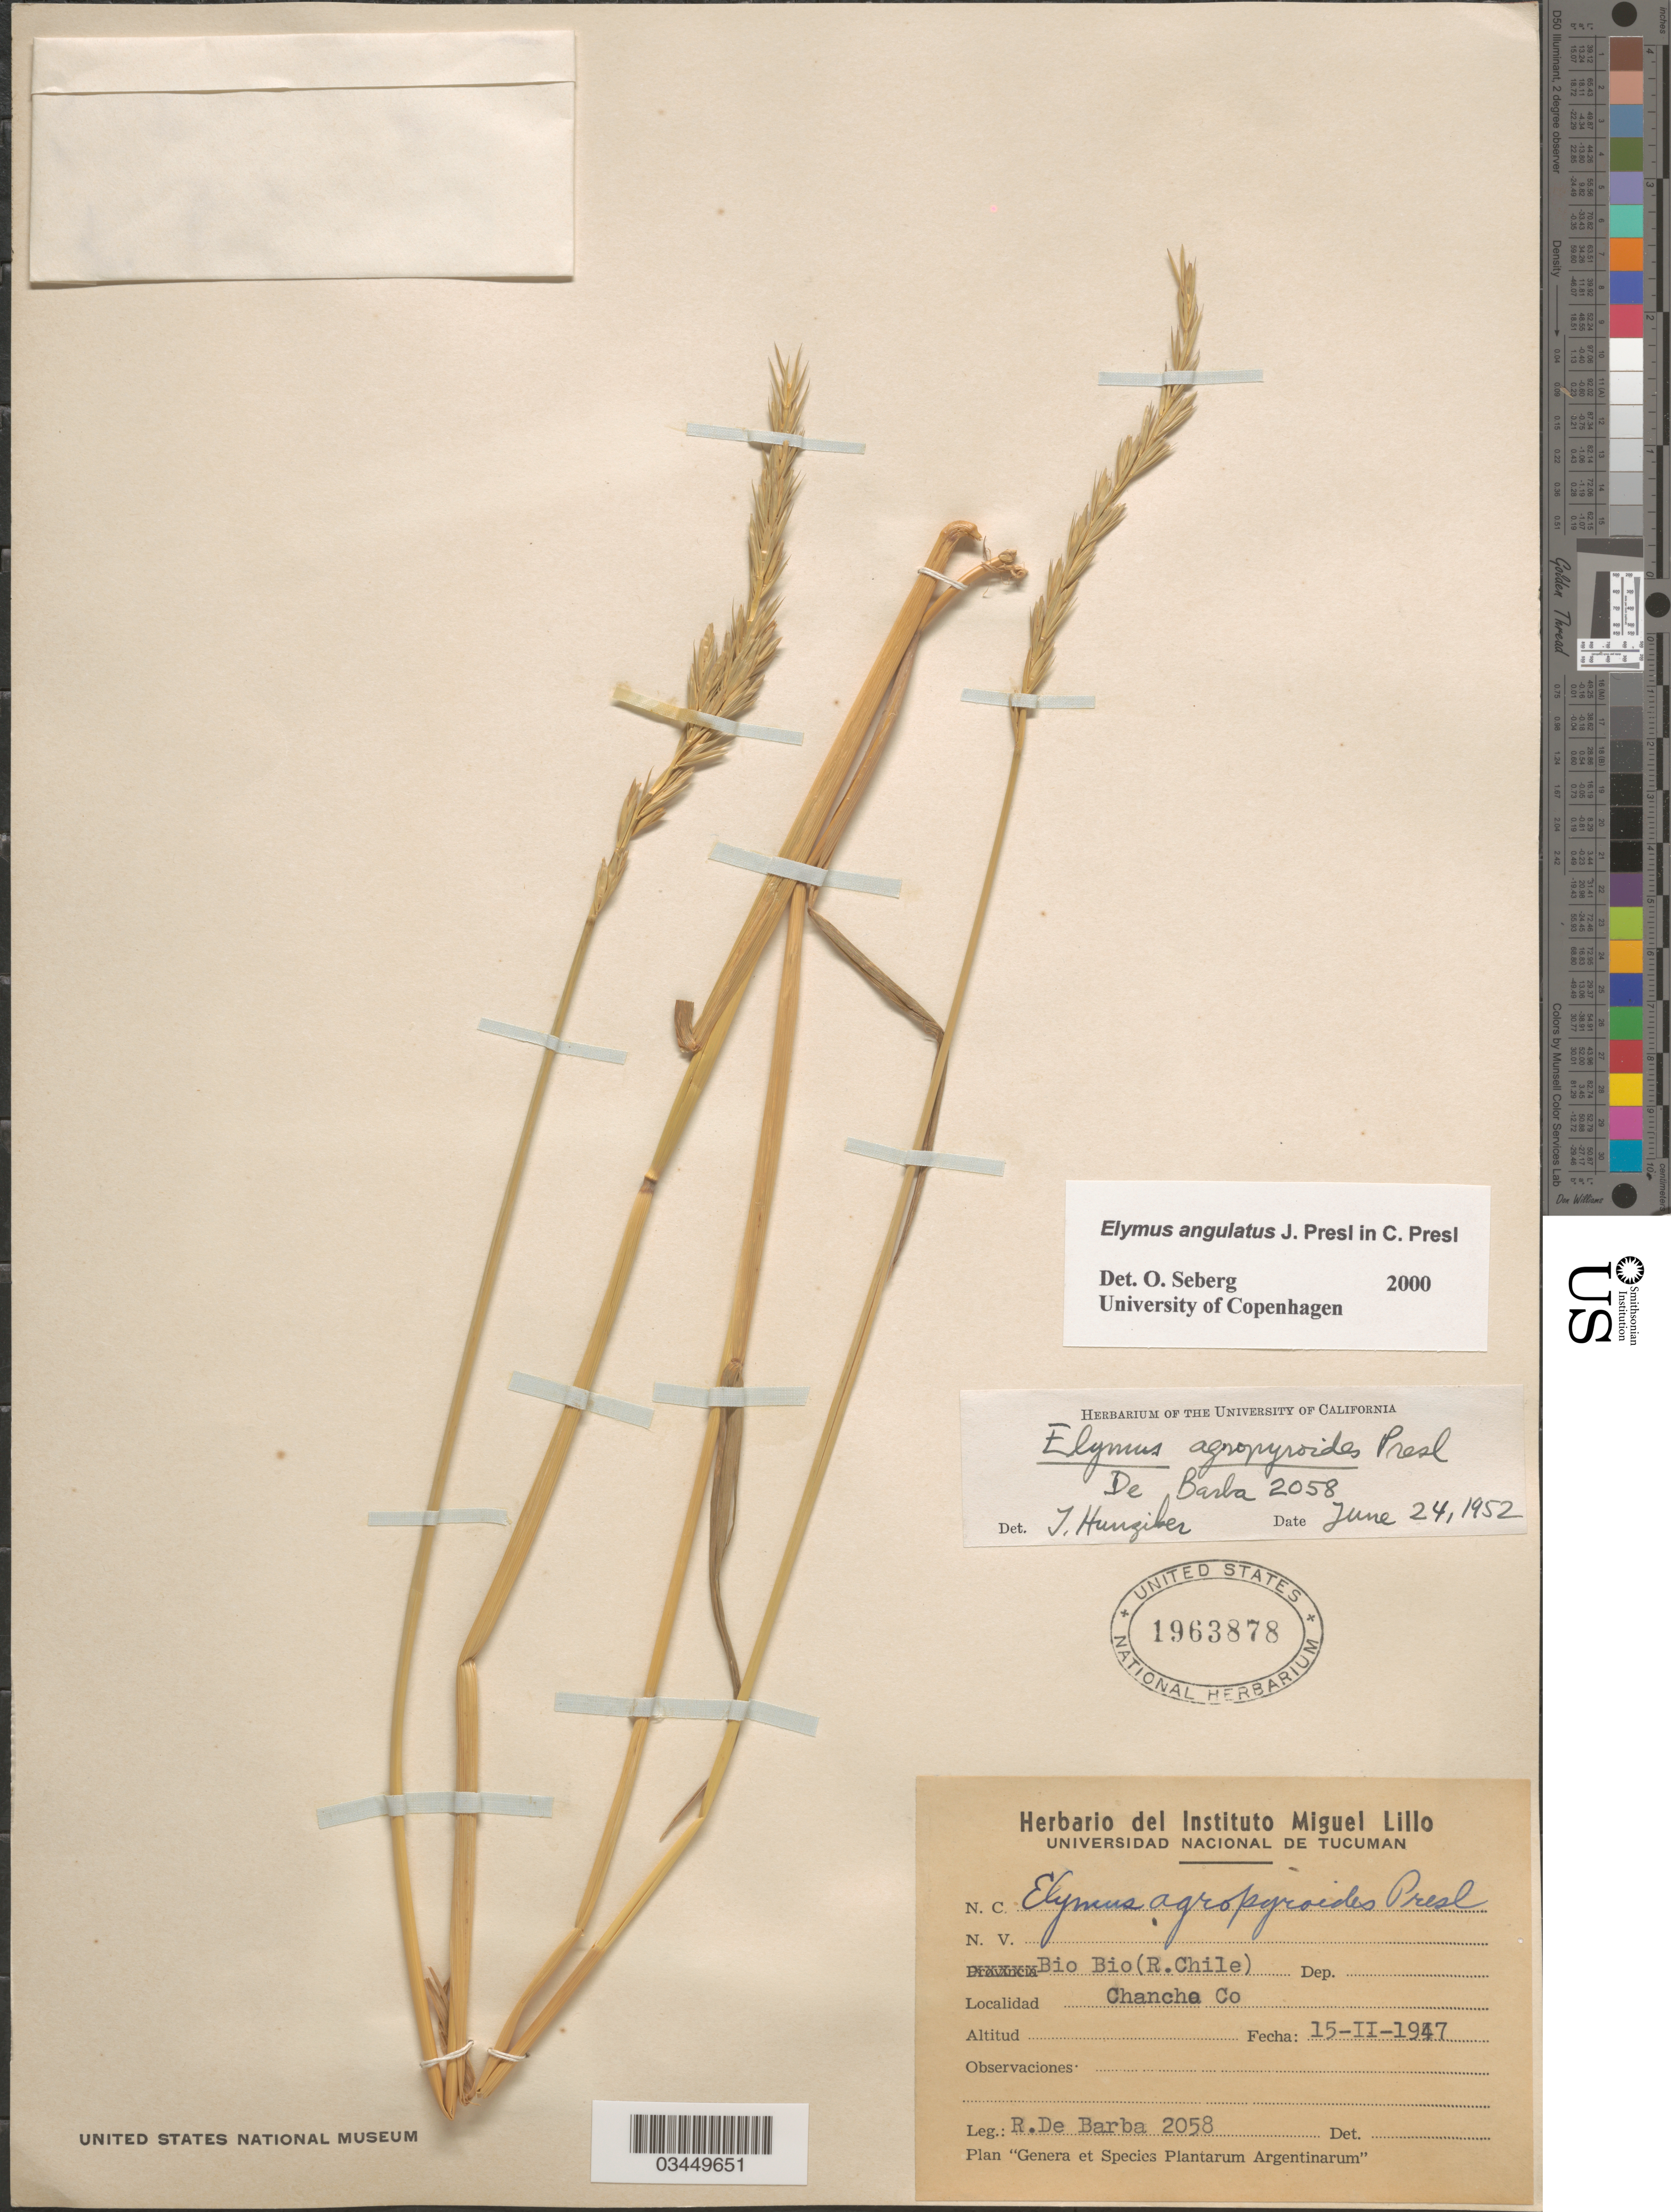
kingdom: Plantae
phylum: Tracheophyta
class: Liliopsida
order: Poales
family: Poaceae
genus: Elymus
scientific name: Elymus angulatus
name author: J. Presl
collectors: R. De Barba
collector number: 2058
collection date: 1947-02-15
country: Chile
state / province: Bio-Bío (VIII)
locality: Bio Bio (R. Chile). Chancho Co.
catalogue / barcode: US 1963878